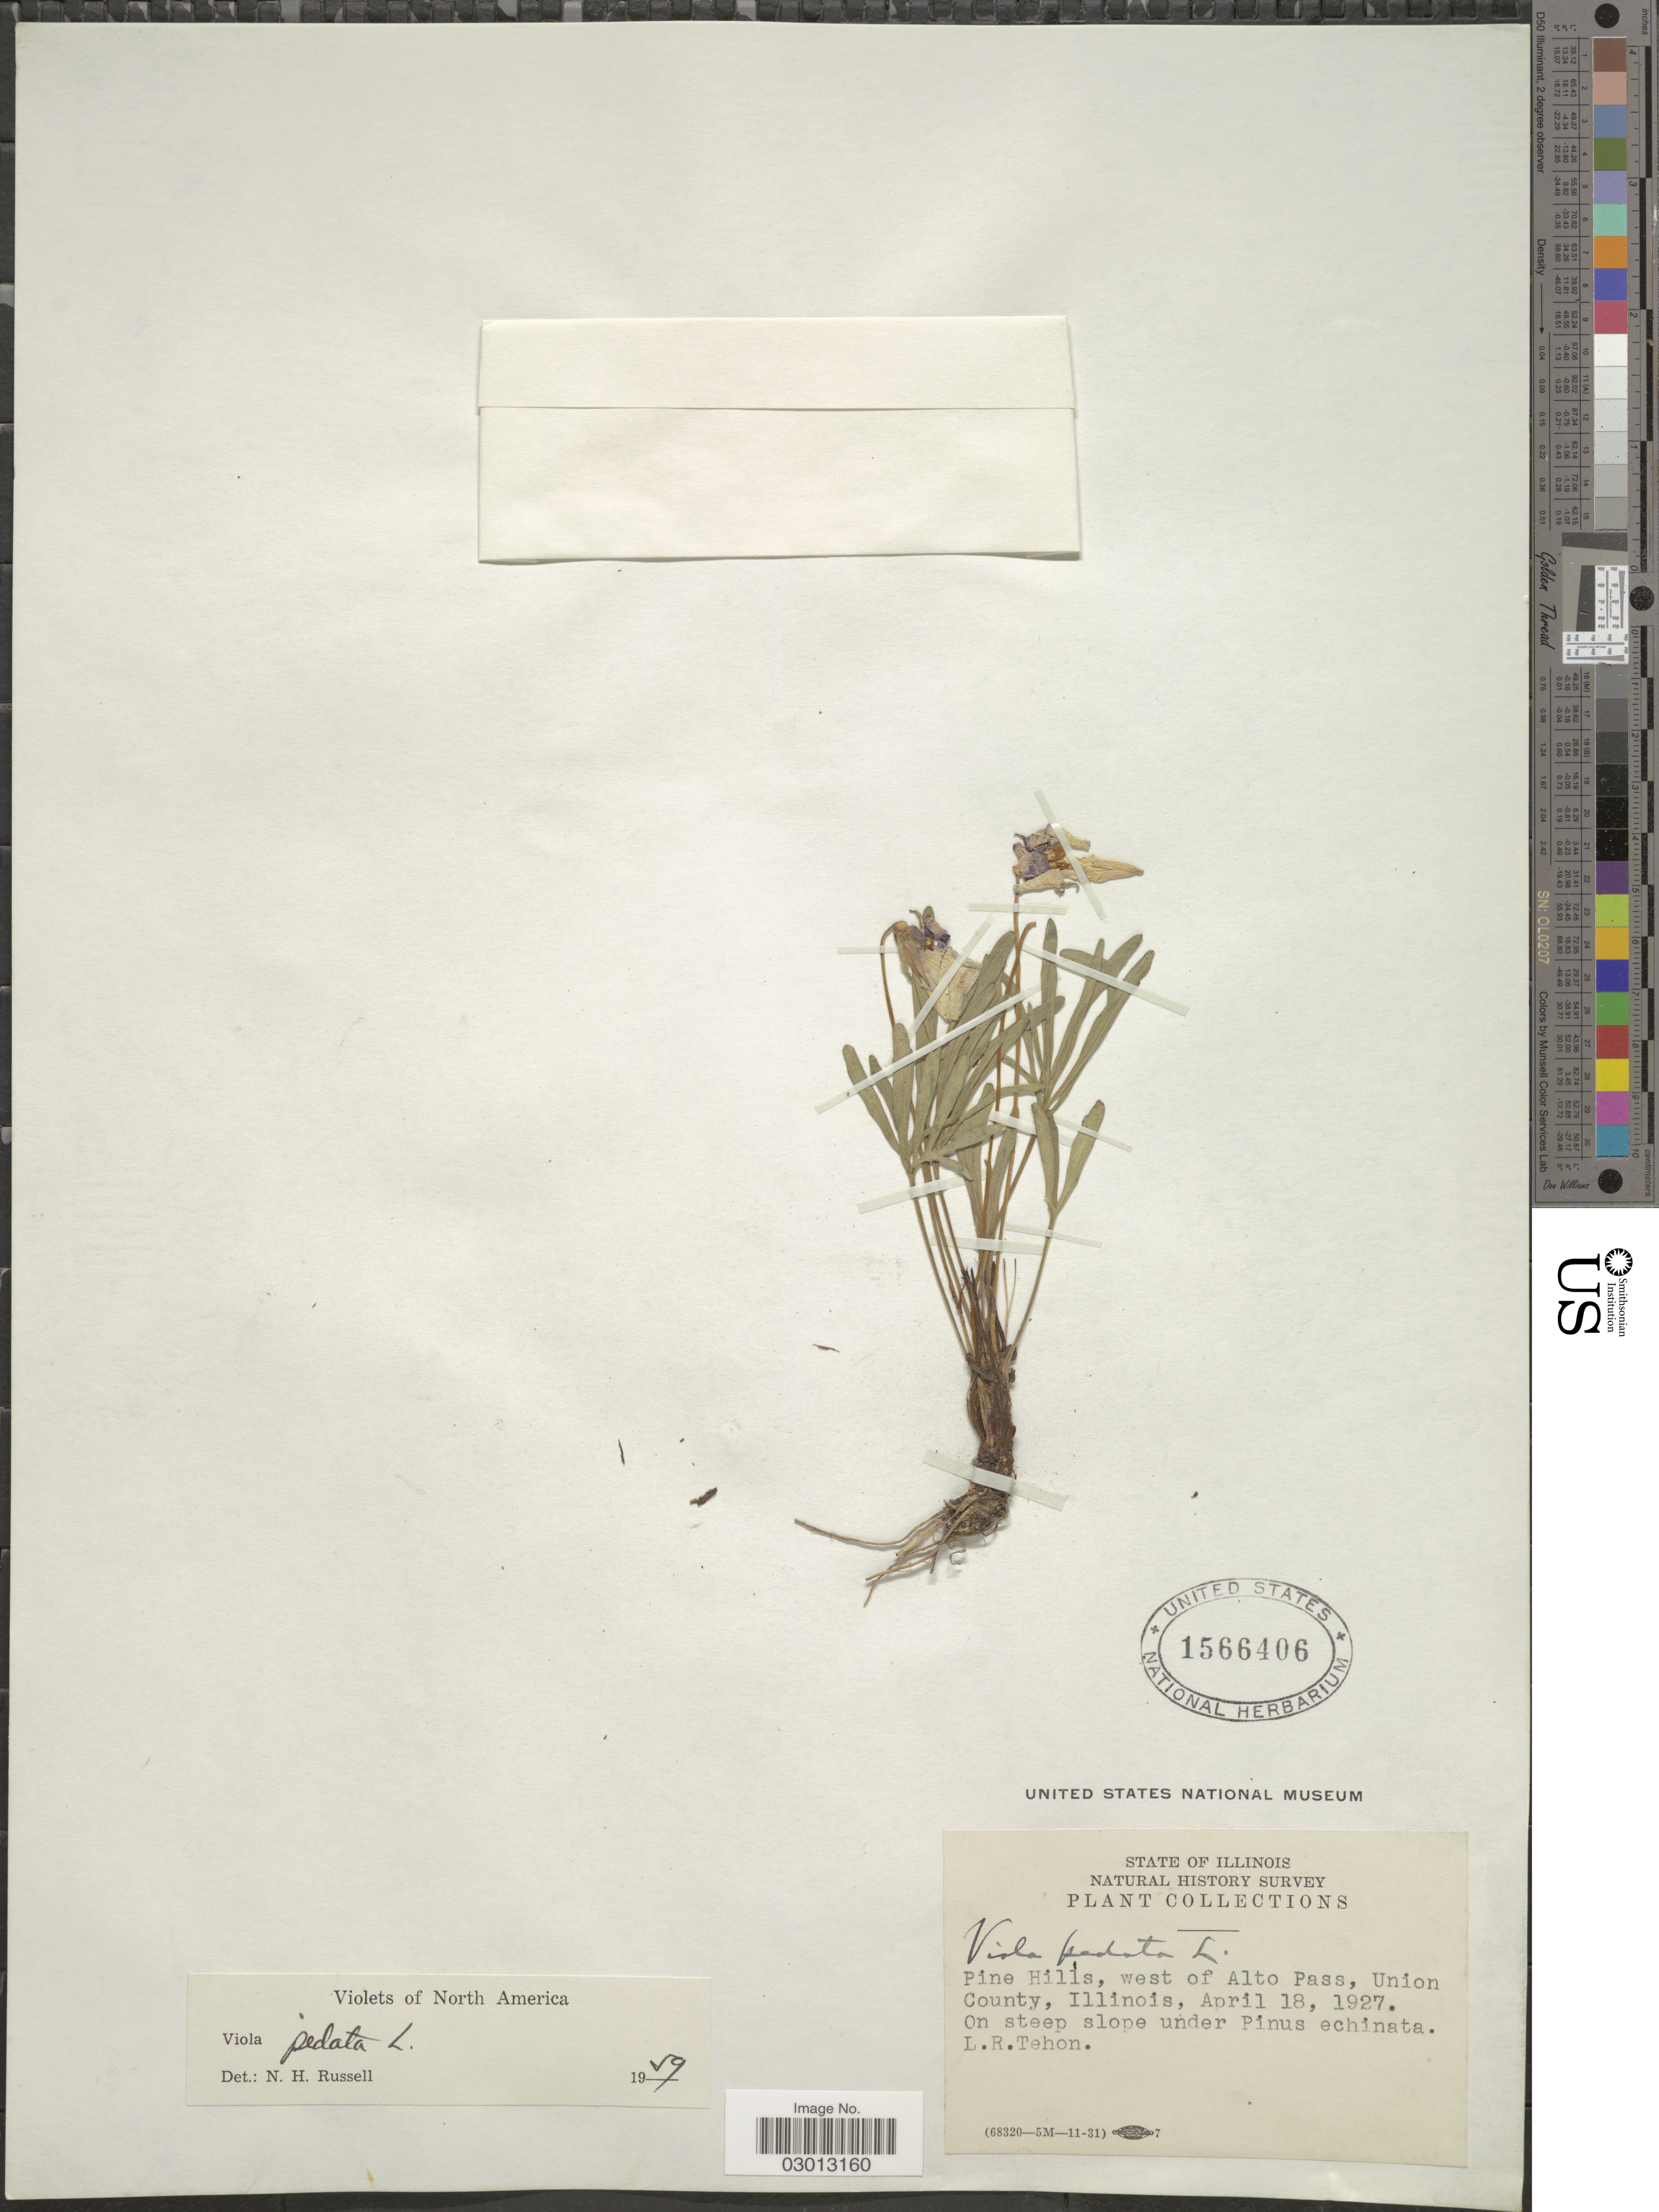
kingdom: Plantae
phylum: Tracheophyta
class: Magnoliopsida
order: Malpighiales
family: Violaceae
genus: Viola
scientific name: Viola pedata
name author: L.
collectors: L. Tehon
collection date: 1927-04-18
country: United States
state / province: Illinois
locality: West of Alto Pass, Union County.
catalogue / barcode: US 1566406